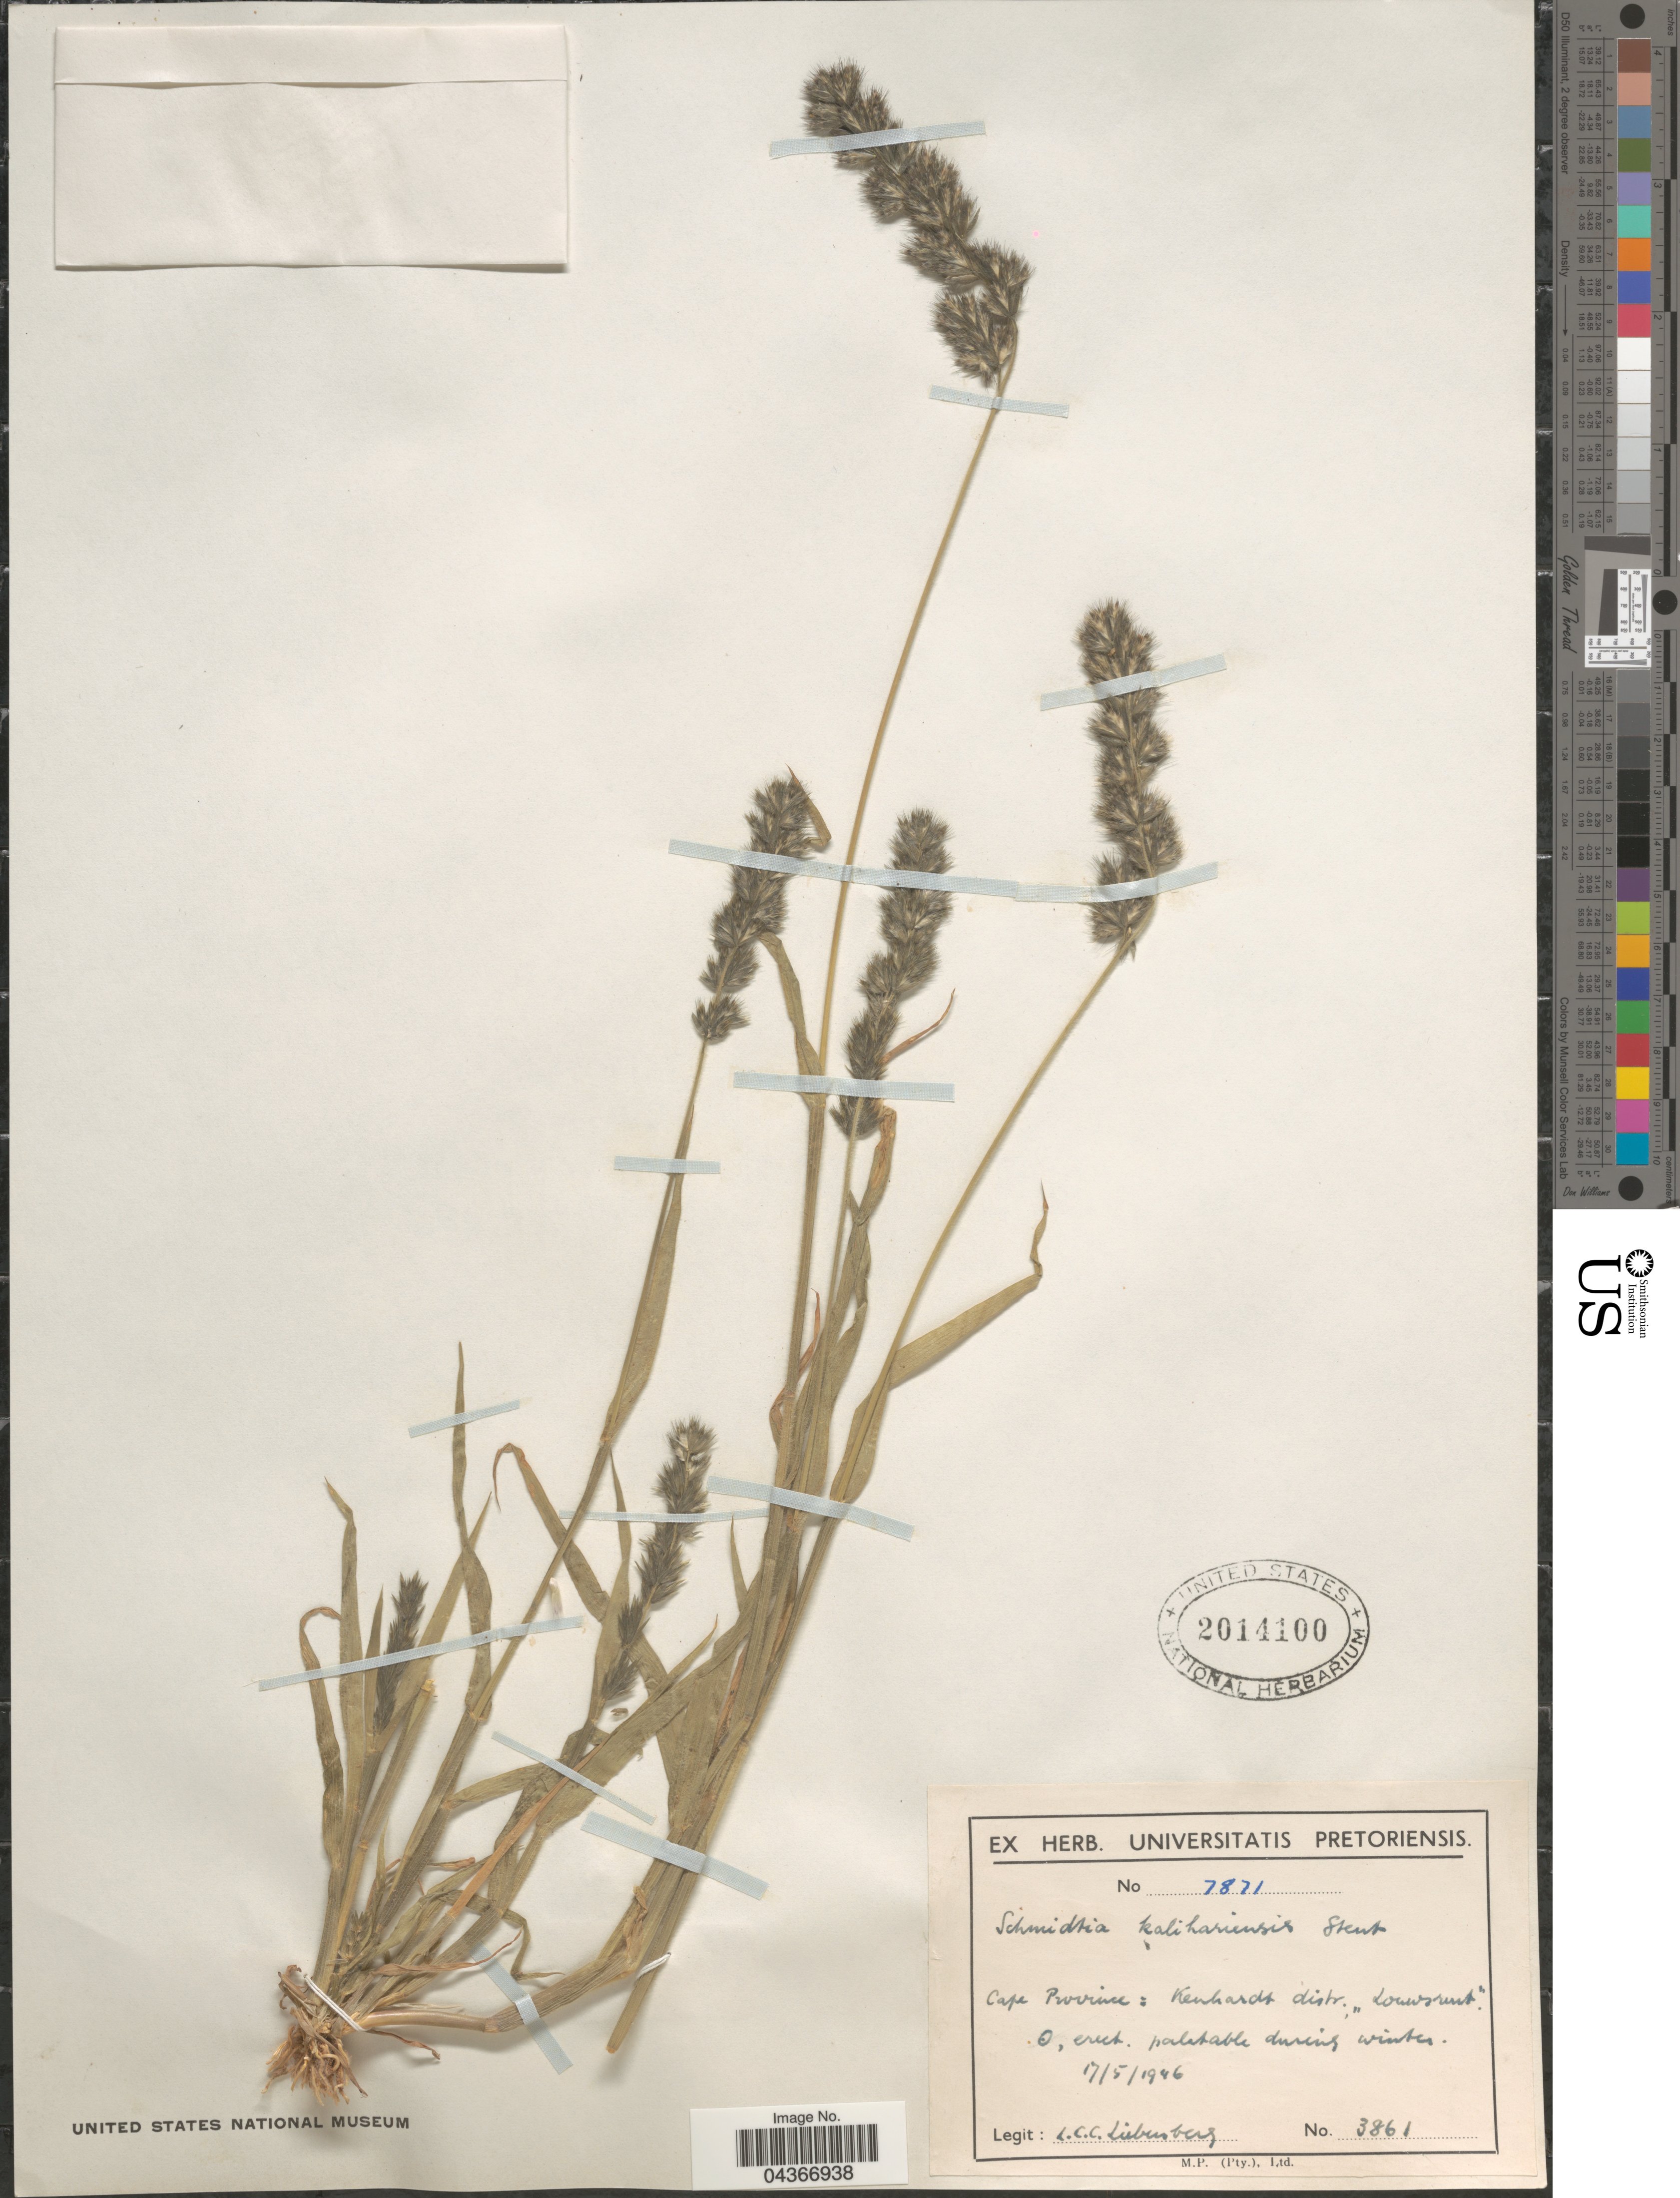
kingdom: Plantae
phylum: Tracheophyta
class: Liliopsida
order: Poales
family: Poaceae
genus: Schmidtia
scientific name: Schmidtia kalahariensis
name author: Stent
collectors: L. Liebenberg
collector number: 3861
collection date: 1946-05-17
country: South Africa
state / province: Northern Cape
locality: Kenhardt distr; "Louwsrust".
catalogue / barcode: US 2014100